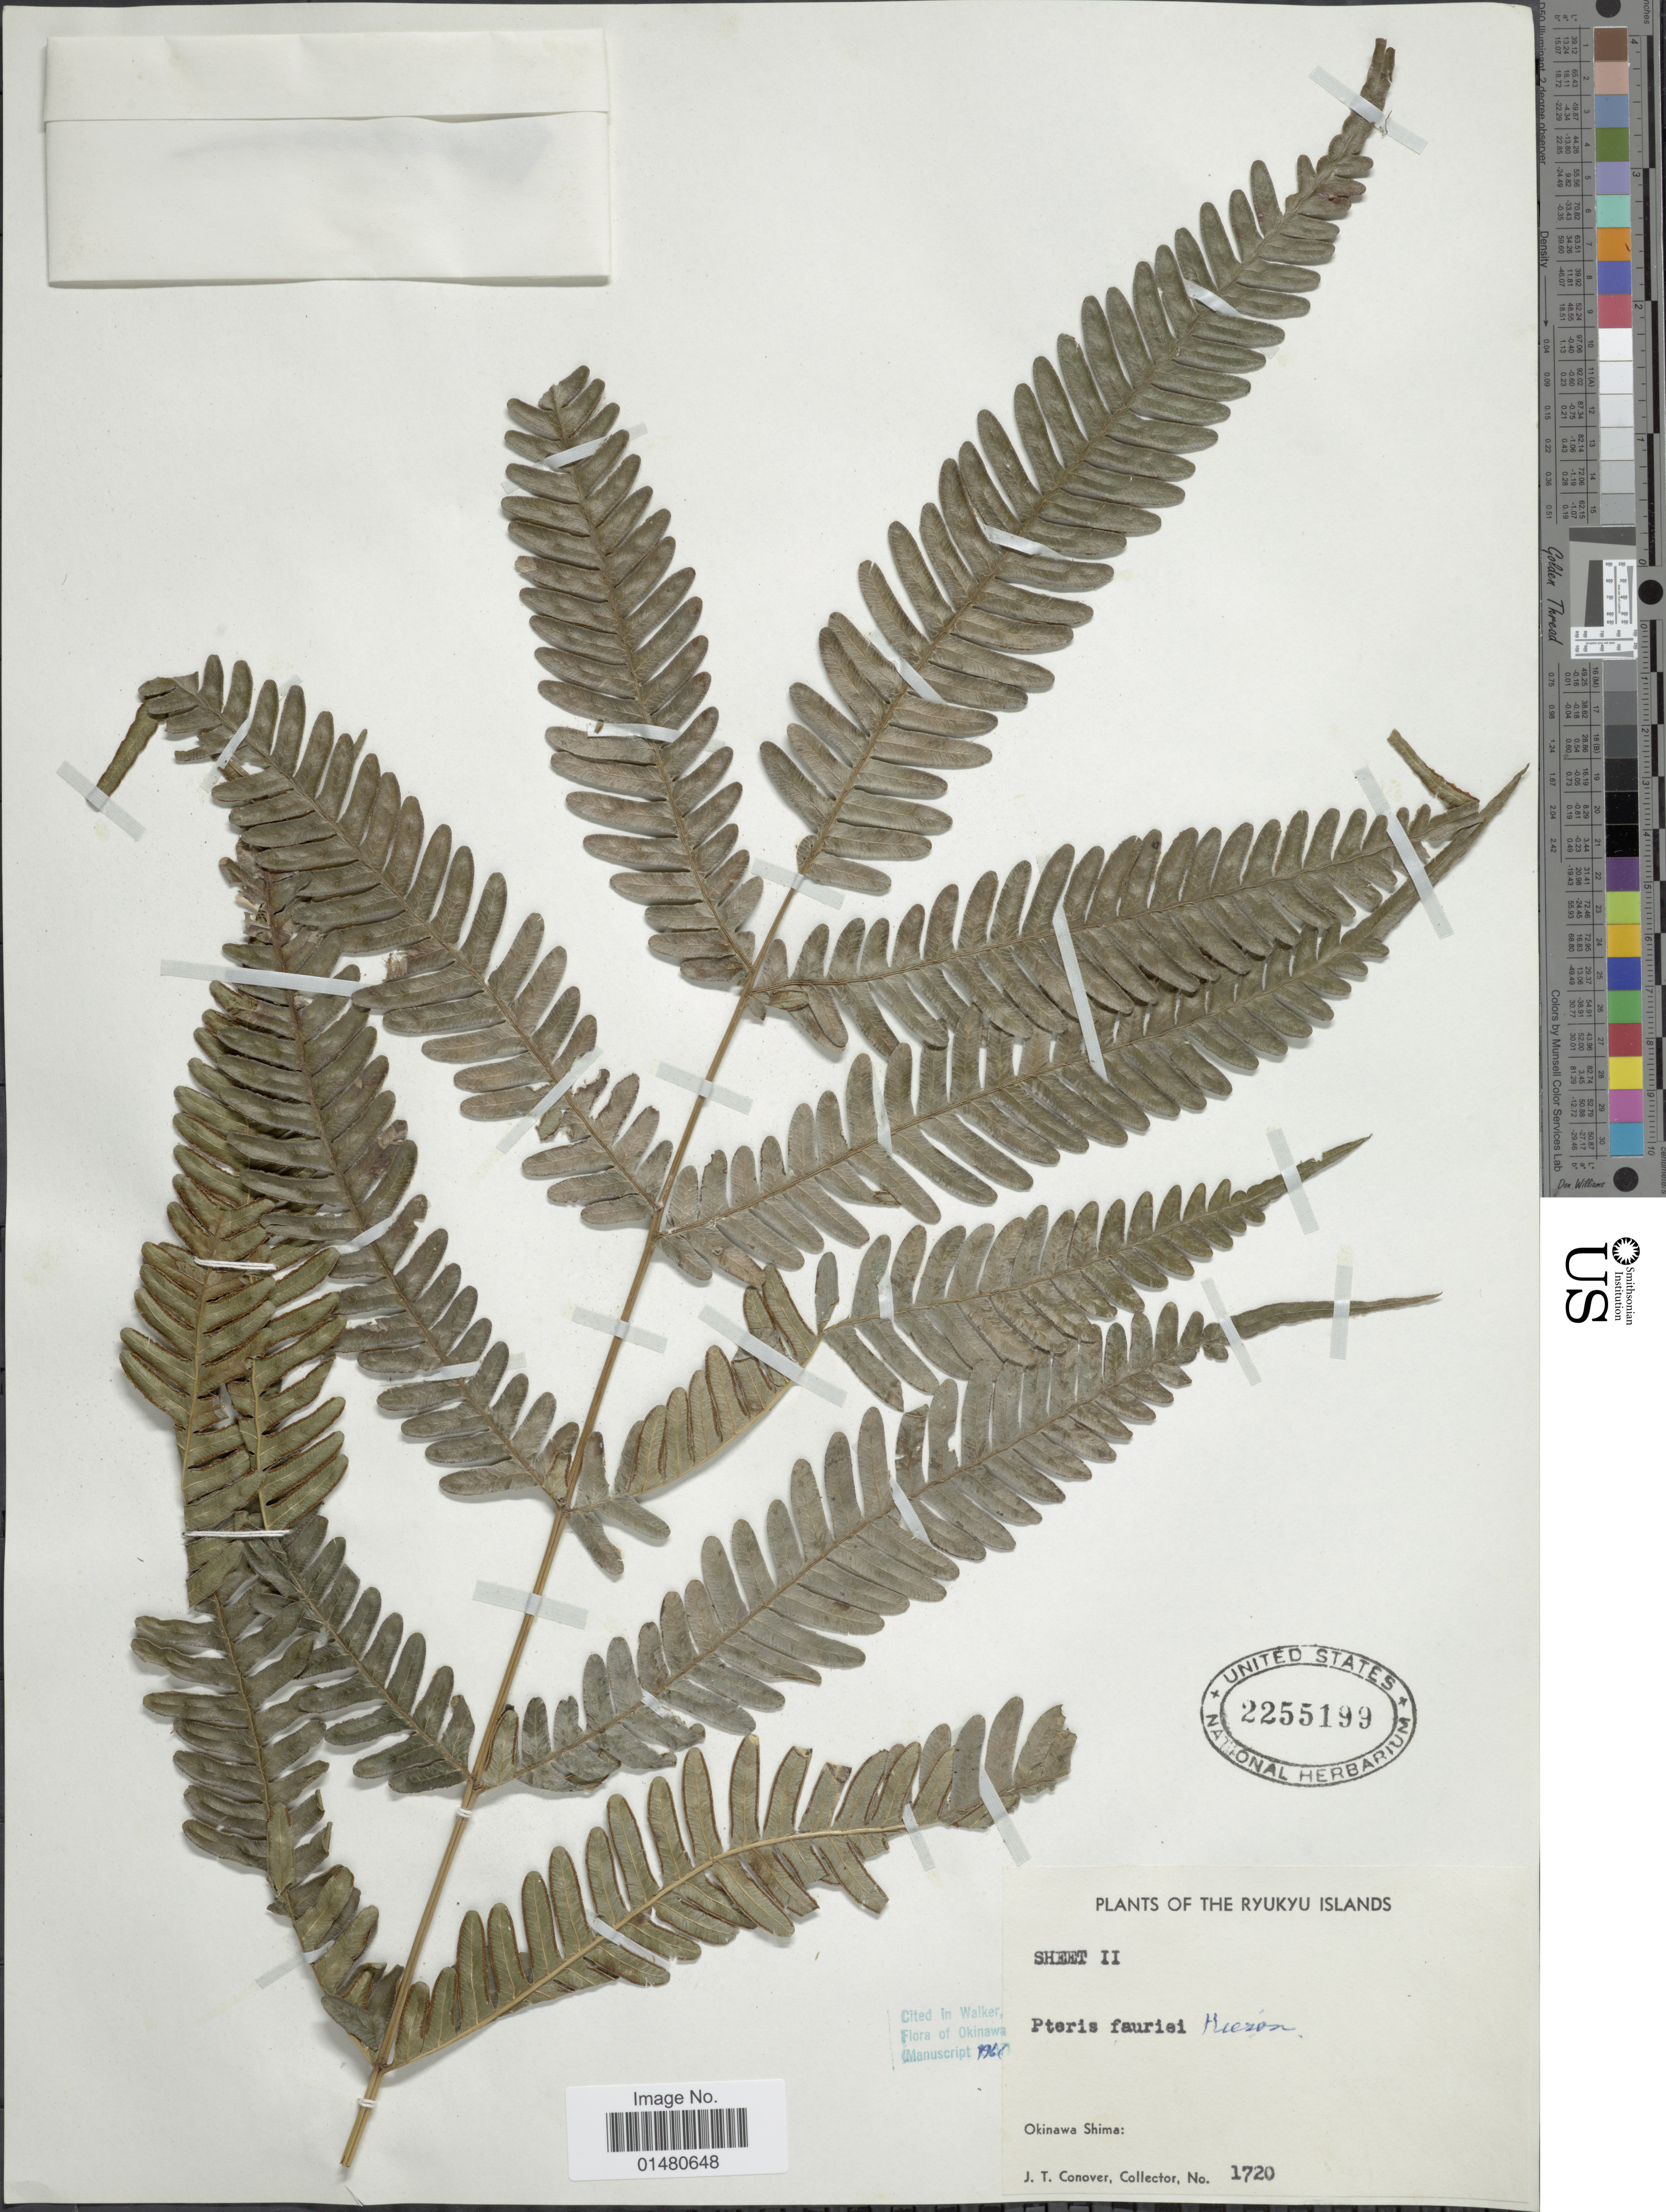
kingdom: Plantae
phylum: Tracheophyta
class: Polypodiopsida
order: Polypodiales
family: Pteridaceae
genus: Pteris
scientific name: Pteris fauriei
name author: Hieron.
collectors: J. T. Conover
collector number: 1720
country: Japan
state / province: Okinawa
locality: The Ryukyu Islands, Okinawa Shima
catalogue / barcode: US 2255199